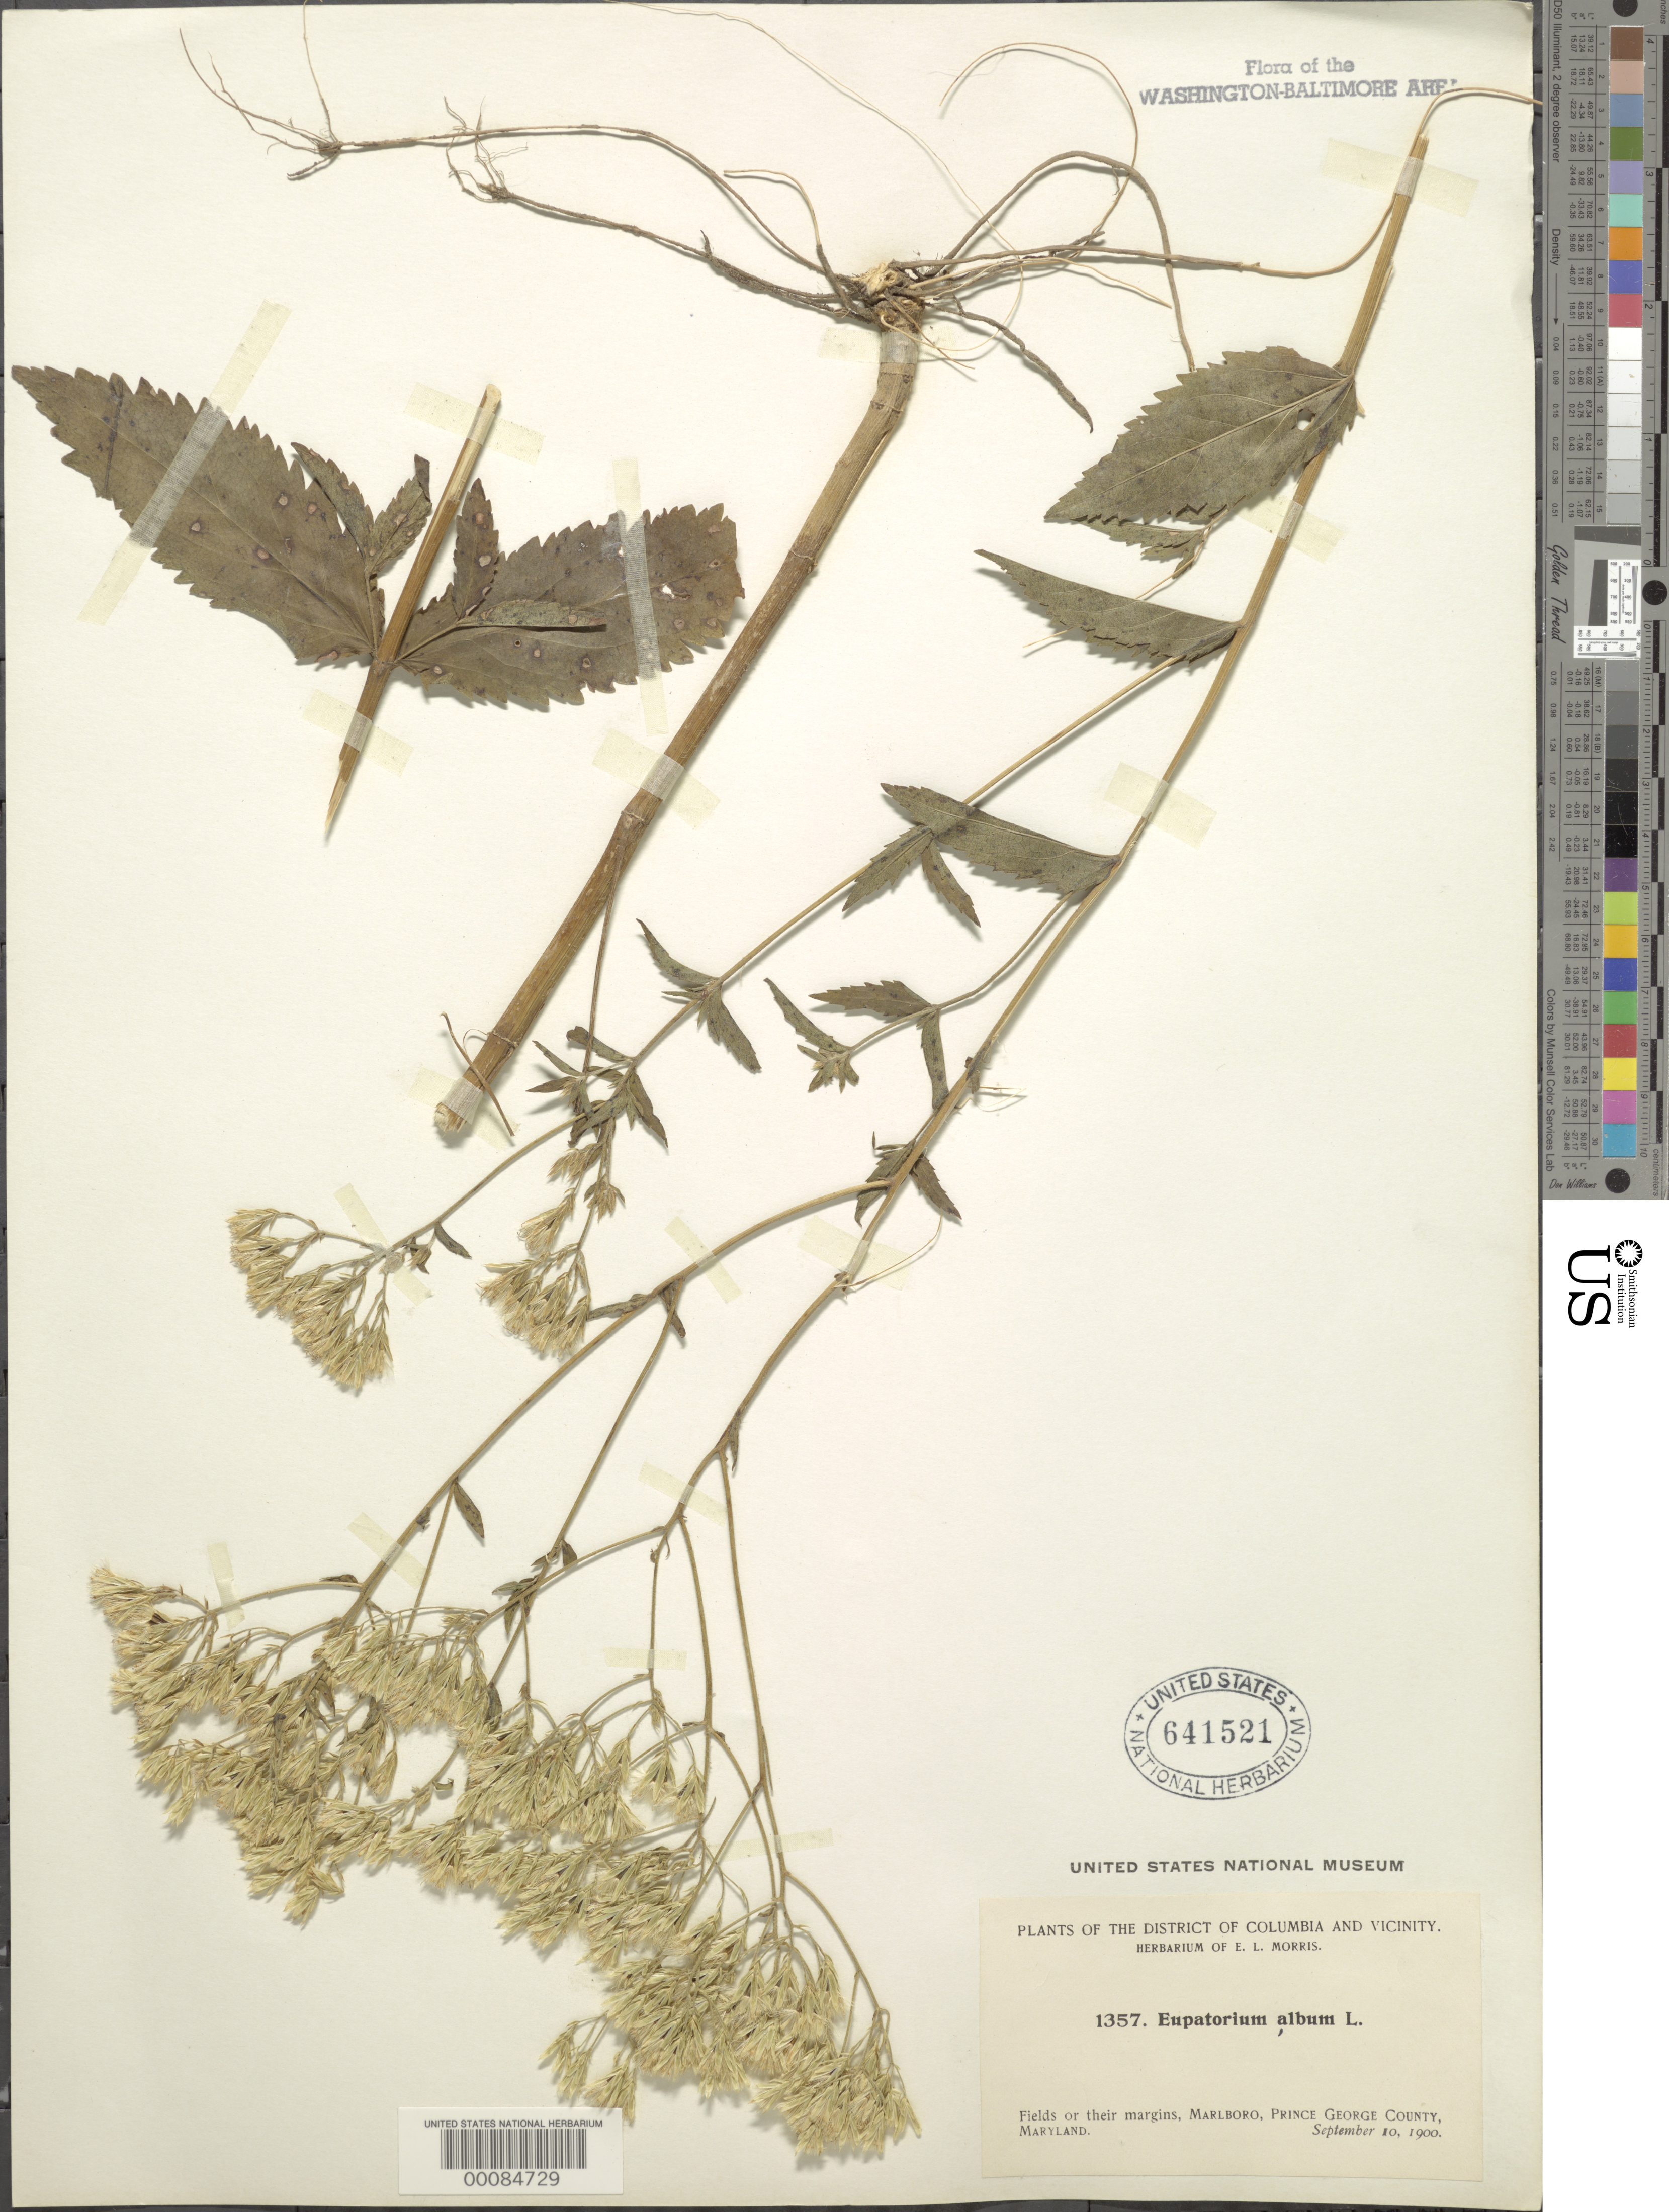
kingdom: Plantae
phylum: Tracheophyta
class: Magnoliopsida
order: Asterales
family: Asteraceae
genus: Eupatorium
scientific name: Eupatorium album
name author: L.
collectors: E. L. Morris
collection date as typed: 10 Sep 1900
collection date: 1900-09-10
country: United States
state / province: Maryland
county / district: Prince George's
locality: Marlboro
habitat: Fields or their margins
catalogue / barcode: US 641521